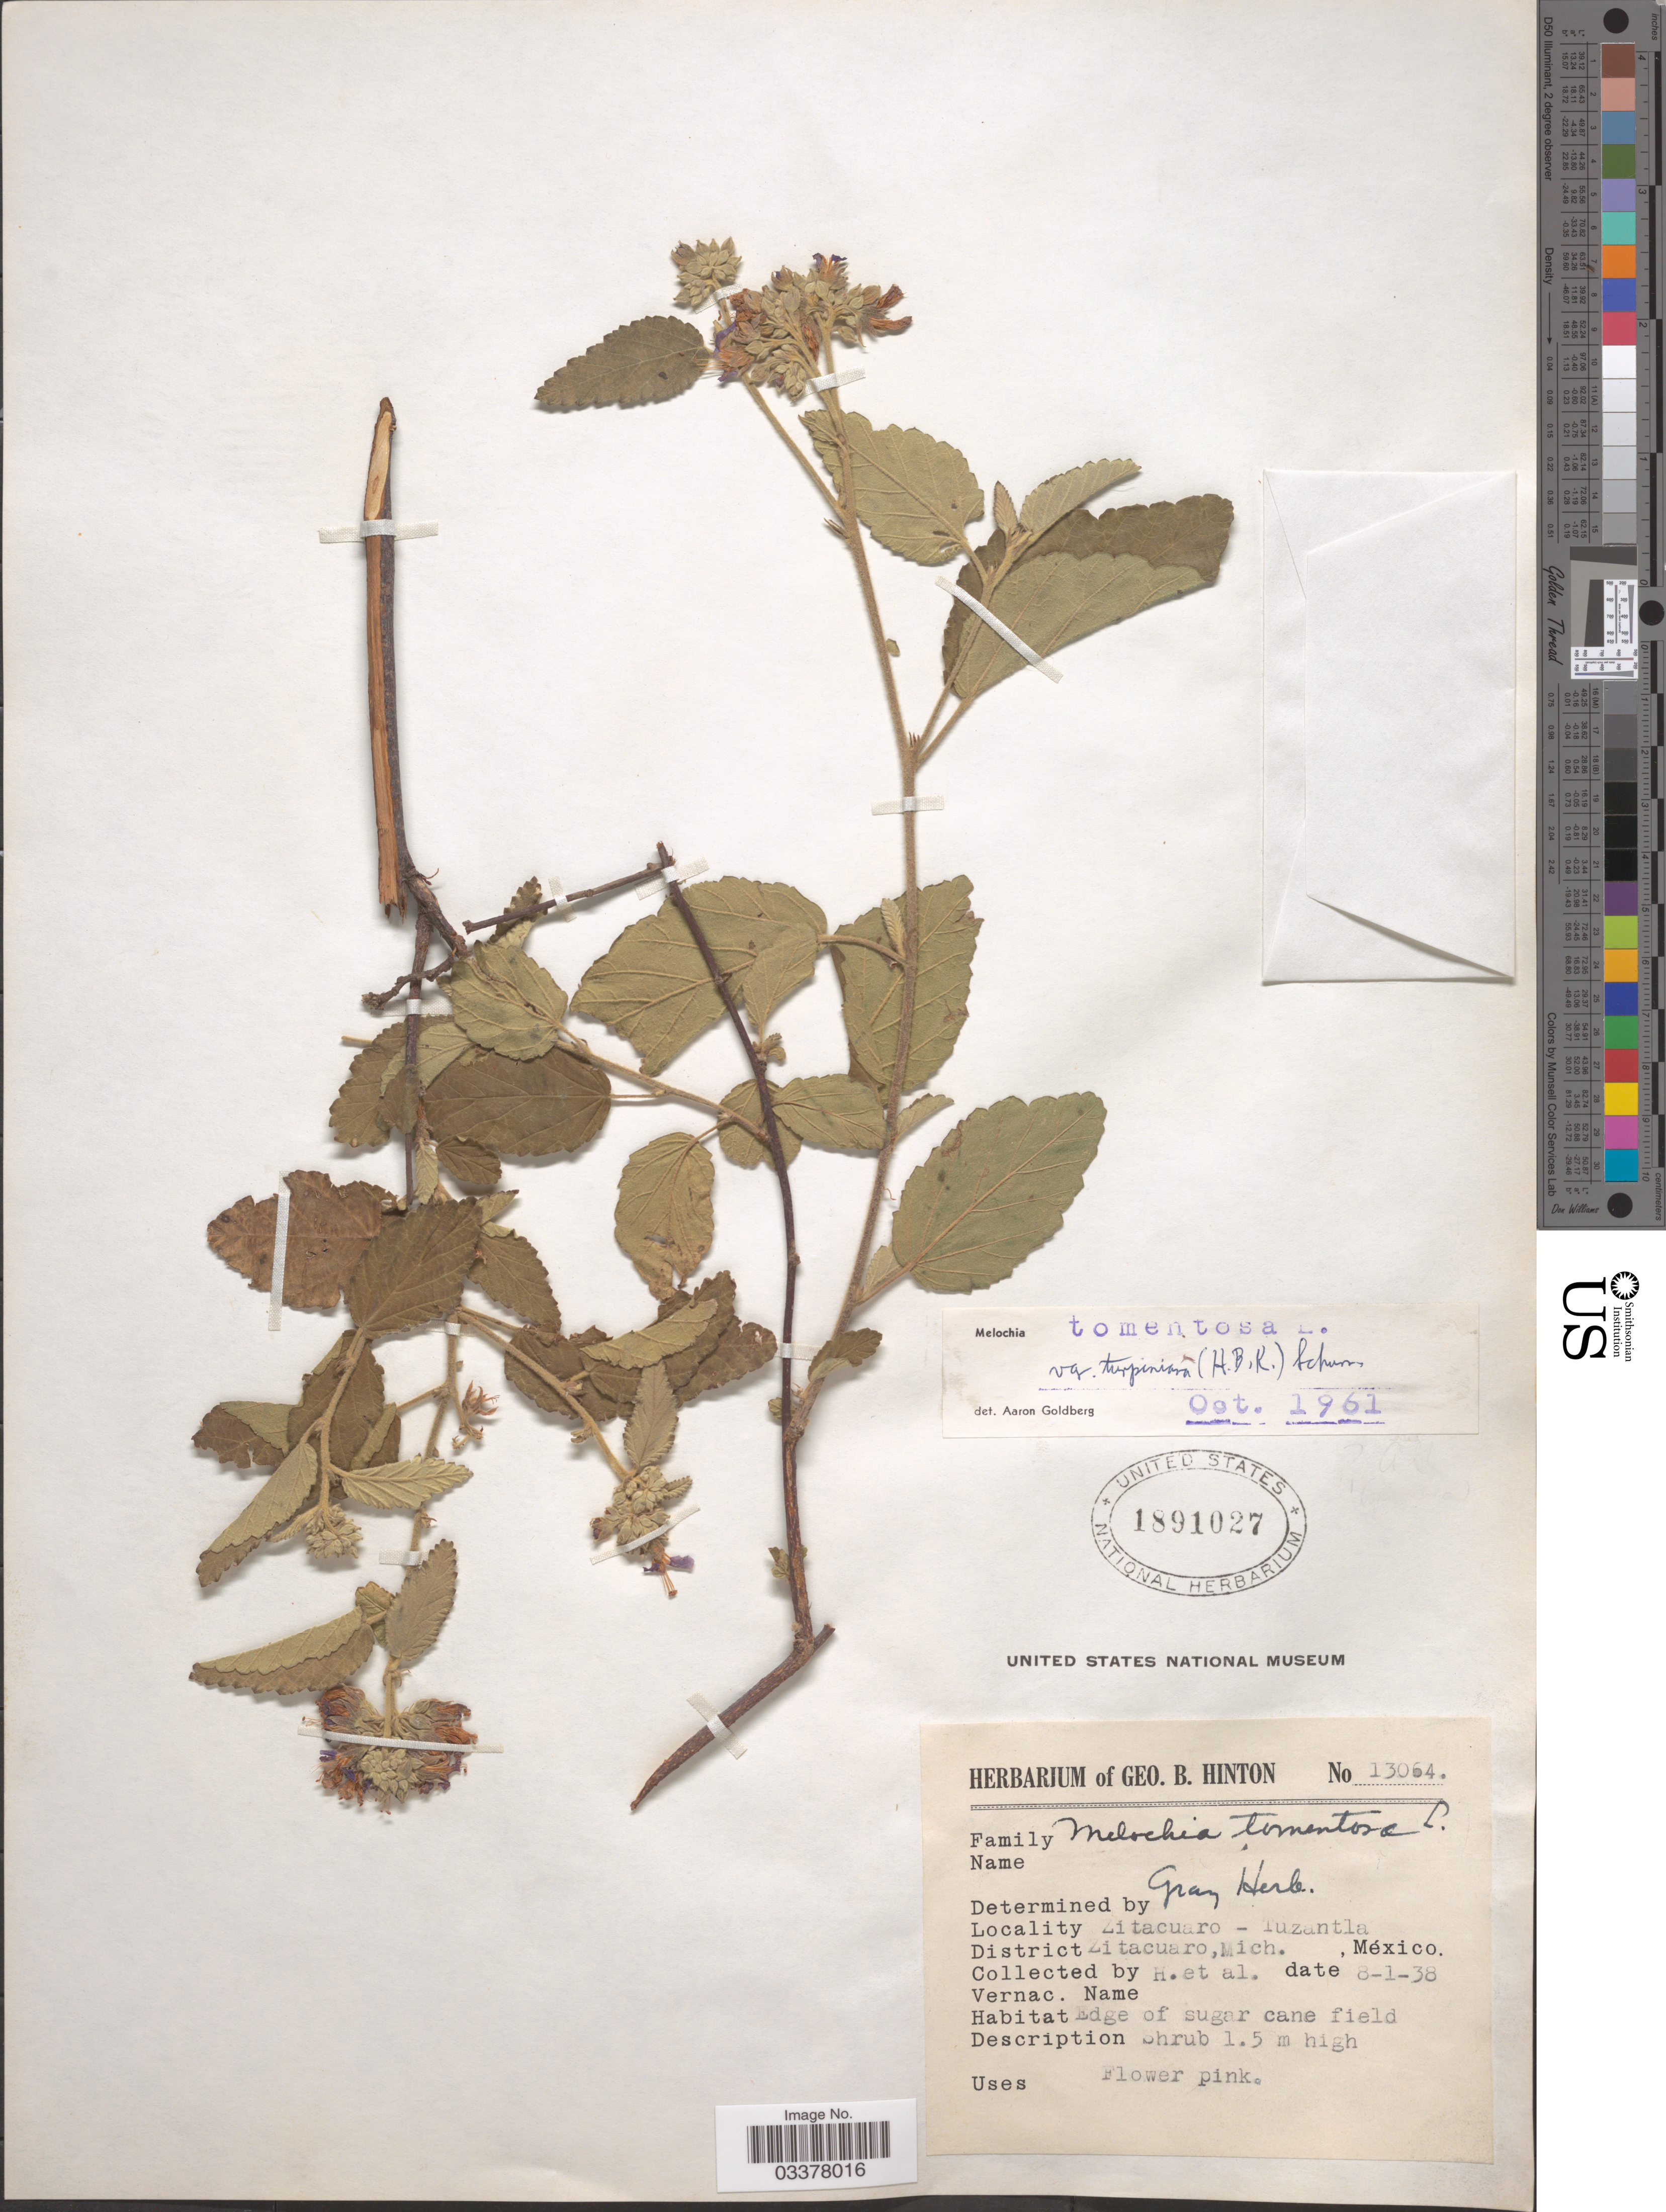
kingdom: Plantae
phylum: Tracheophyta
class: Magnoliopsida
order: Malvales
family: Malvaceae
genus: Melochia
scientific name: Melochia tomentosa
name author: L.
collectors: G. B. Hinton & et al.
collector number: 13064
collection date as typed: Transcribed d/m/y: 8/1/38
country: Mexico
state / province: Michoacán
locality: Zitacuaro - Tuzantla. District Zitacuaro.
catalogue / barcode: US 1891027